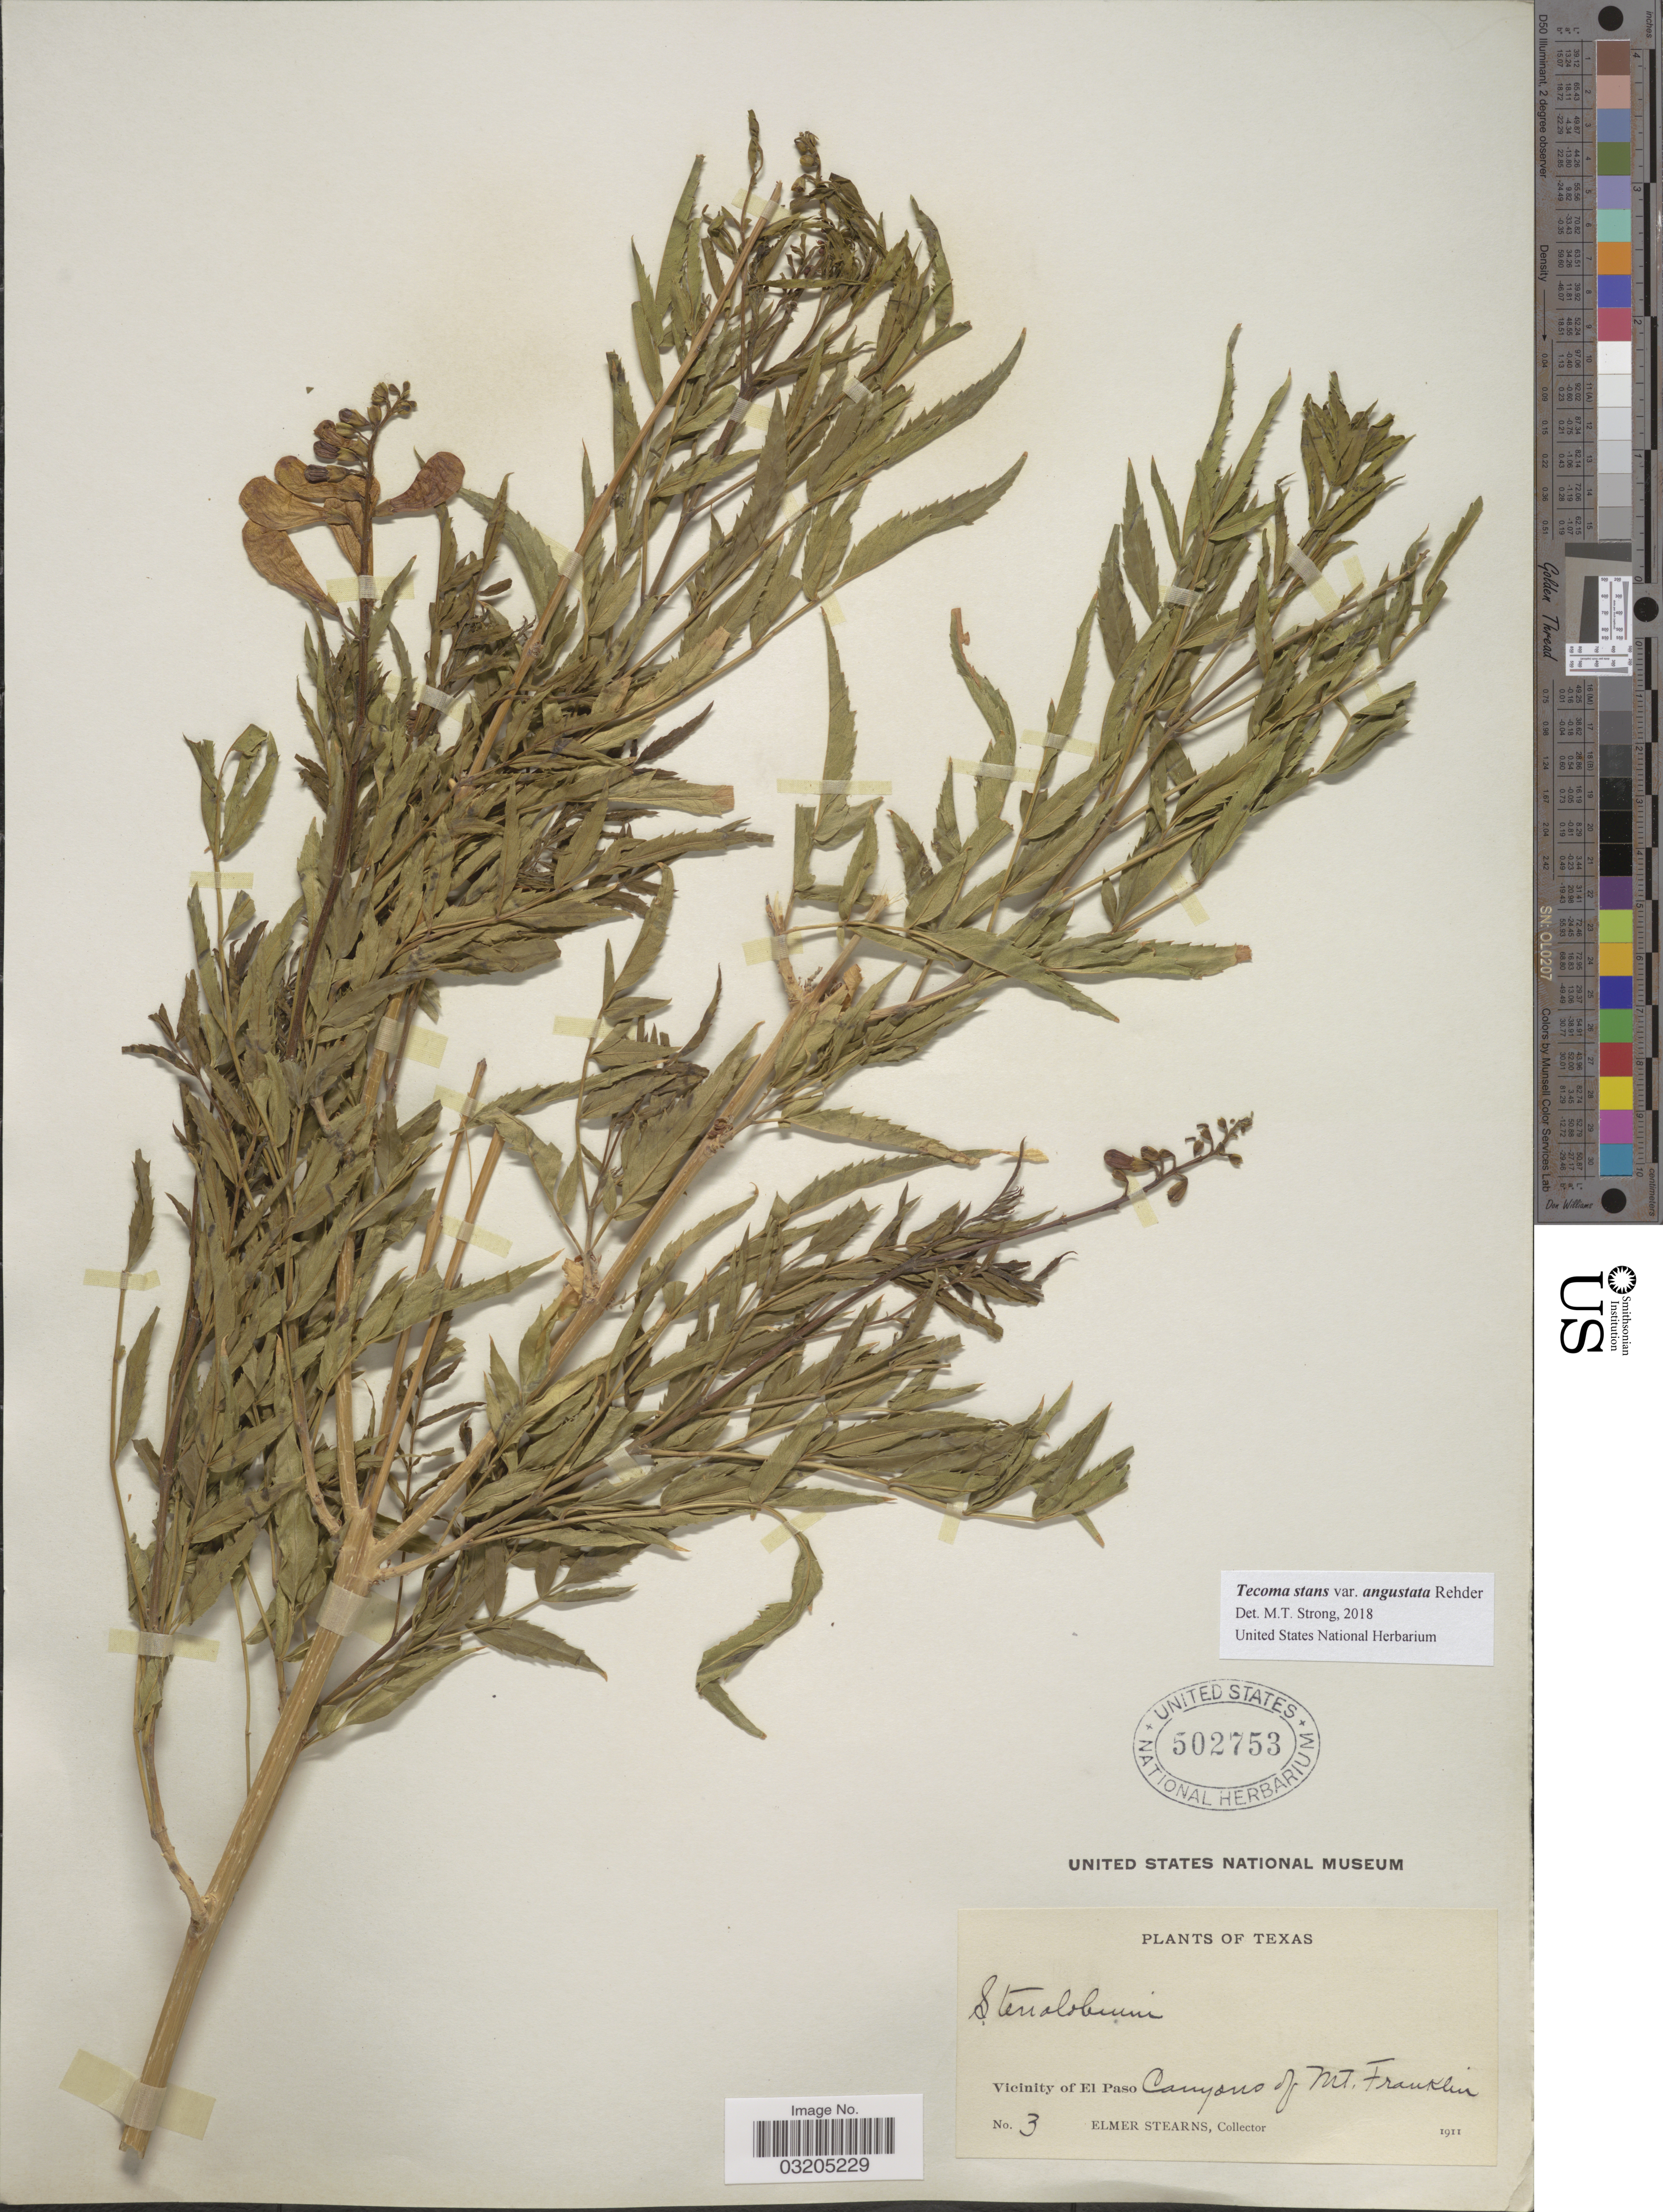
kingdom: Plantae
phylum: Tracheophyta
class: Magnoliopsida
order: Lamiales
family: Bignoniaceae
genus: Tecoma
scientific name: Tecoma stans var. angustata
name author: Rehder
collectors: E. Stearns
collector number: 3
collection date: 1911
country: United States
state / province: Texas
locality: Vicinity of El Paso Canyons of Mt. Franklin.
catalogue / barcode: US 502753